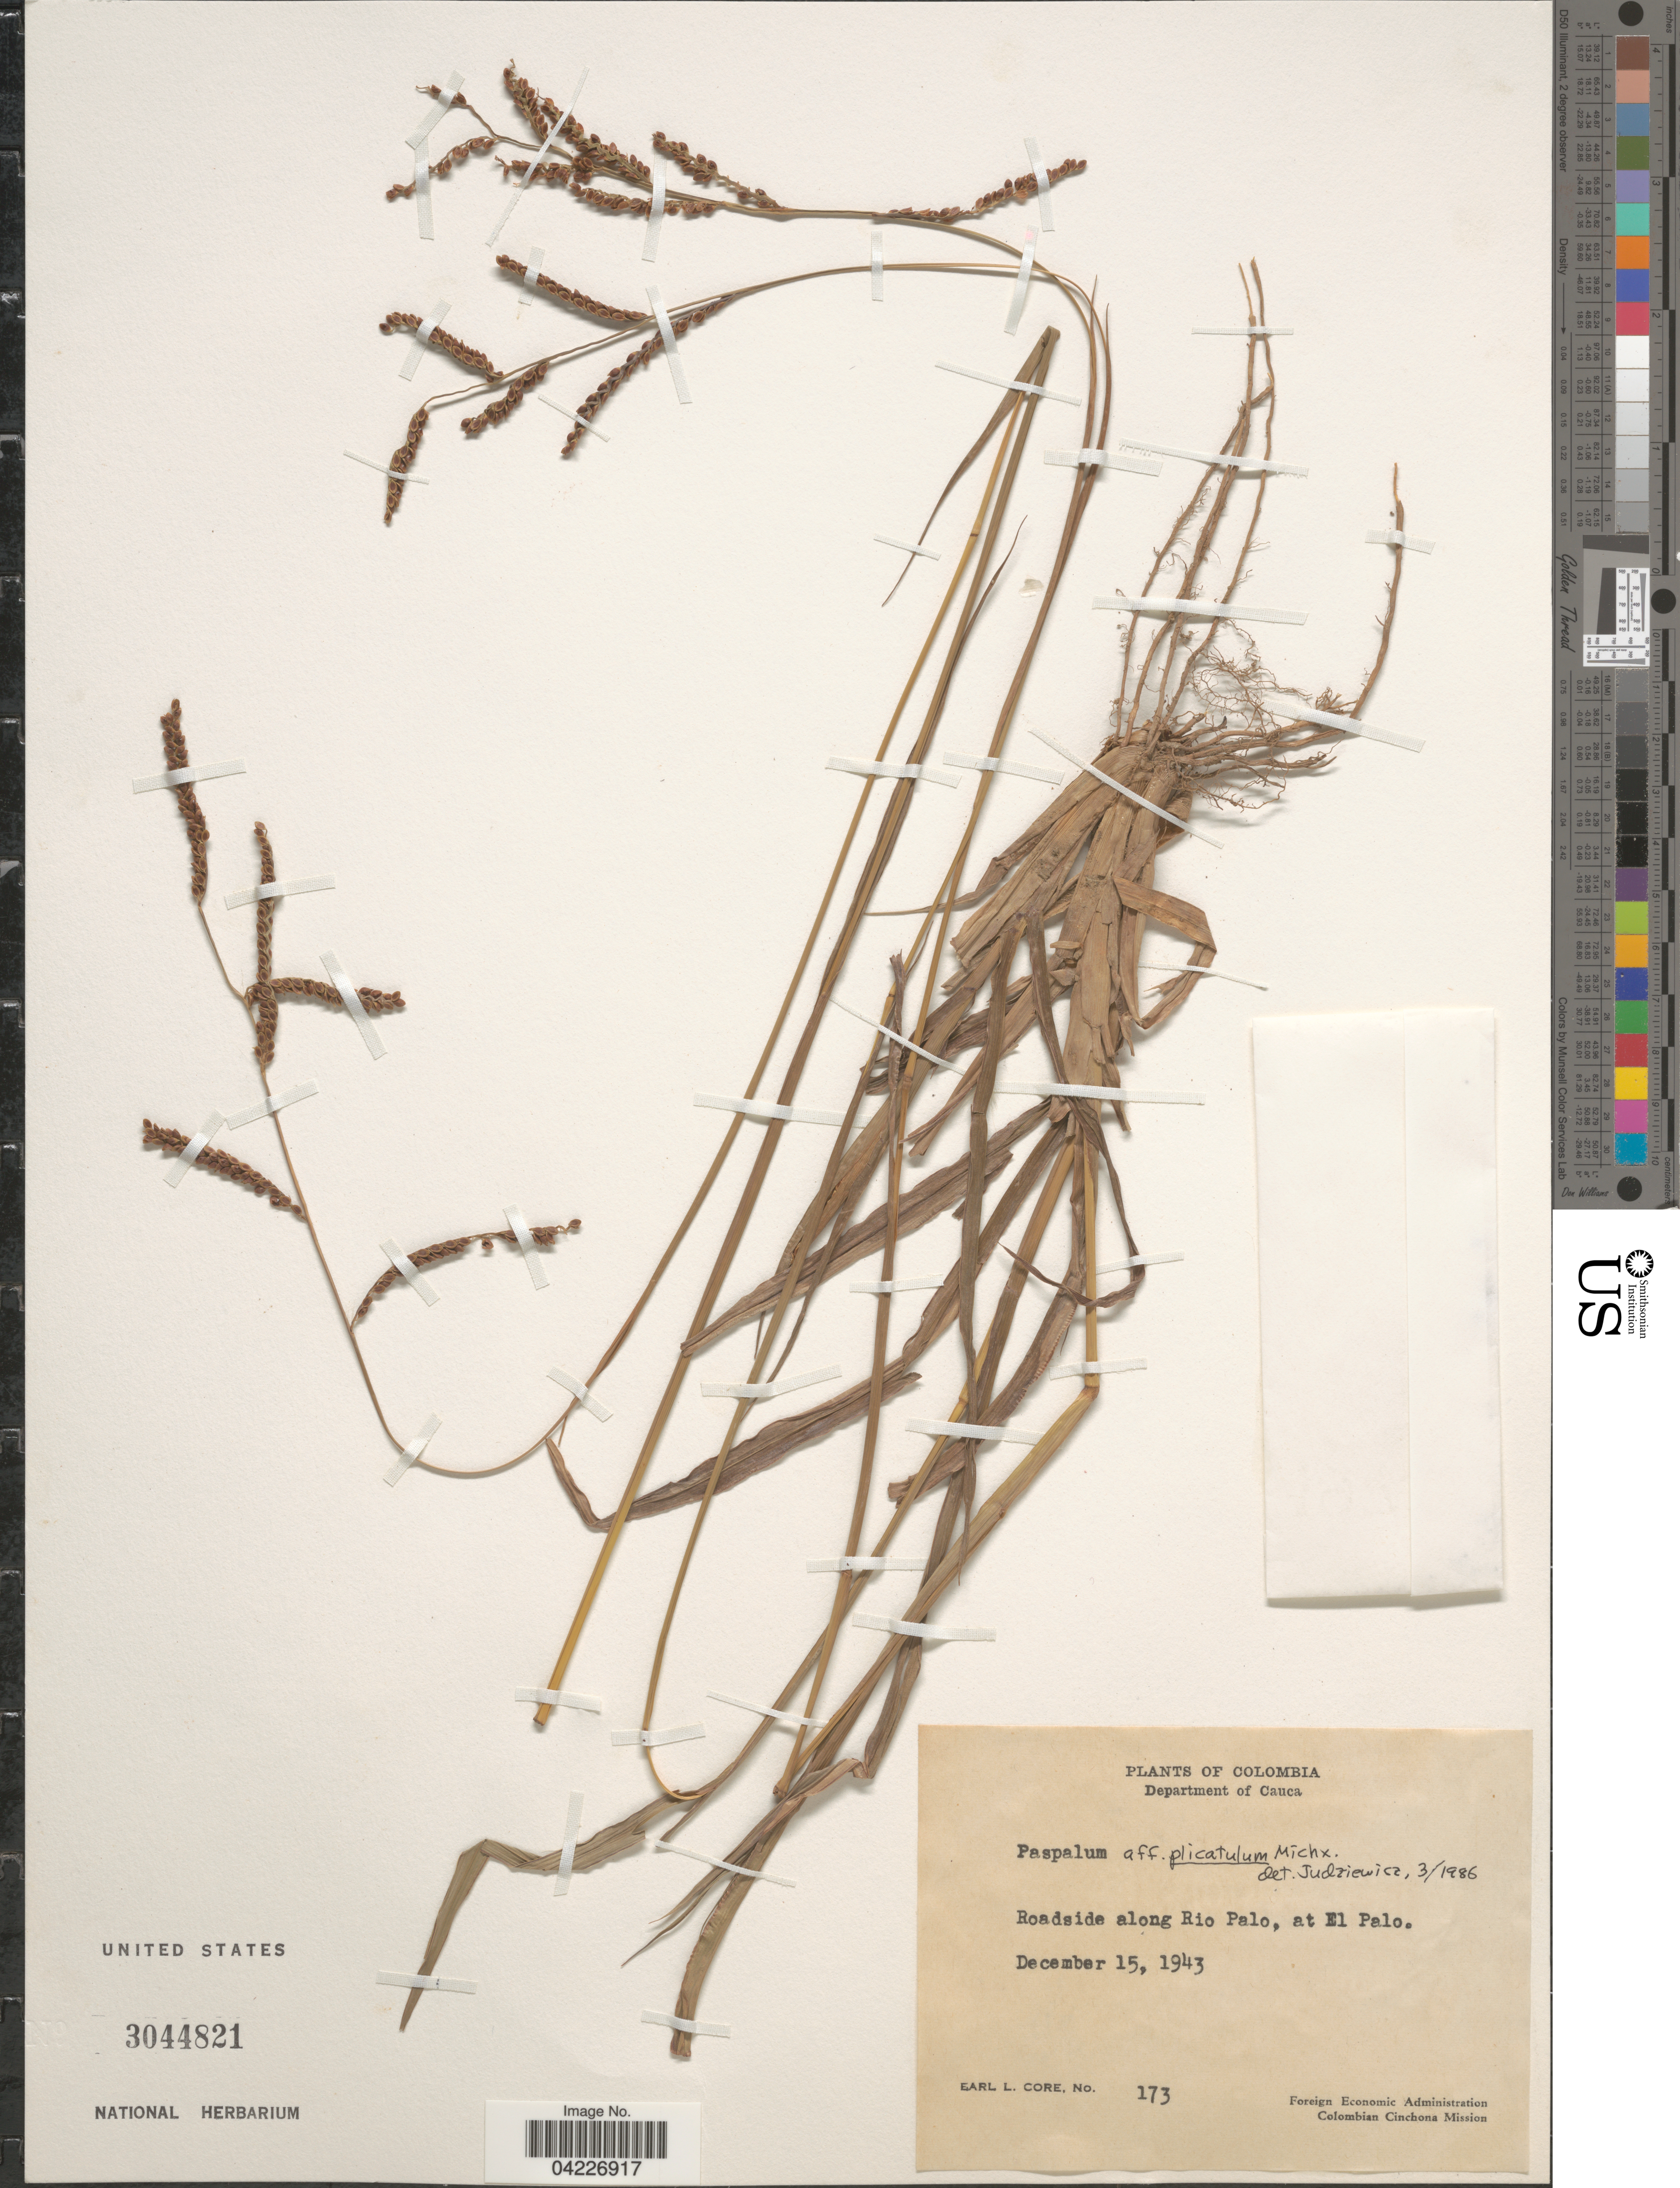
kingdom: Plantae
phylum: Tracheophyta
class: Liliopsida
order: Poales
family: Poaceae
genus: Paspalum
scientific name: Paspalum sp.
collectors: E. L. Core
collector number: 173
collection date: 1943-12-15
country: Colombia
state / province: Cauca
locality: Department of Cauca. Roadside along Rio Palo, at El Palo.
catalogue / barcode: US 3044821